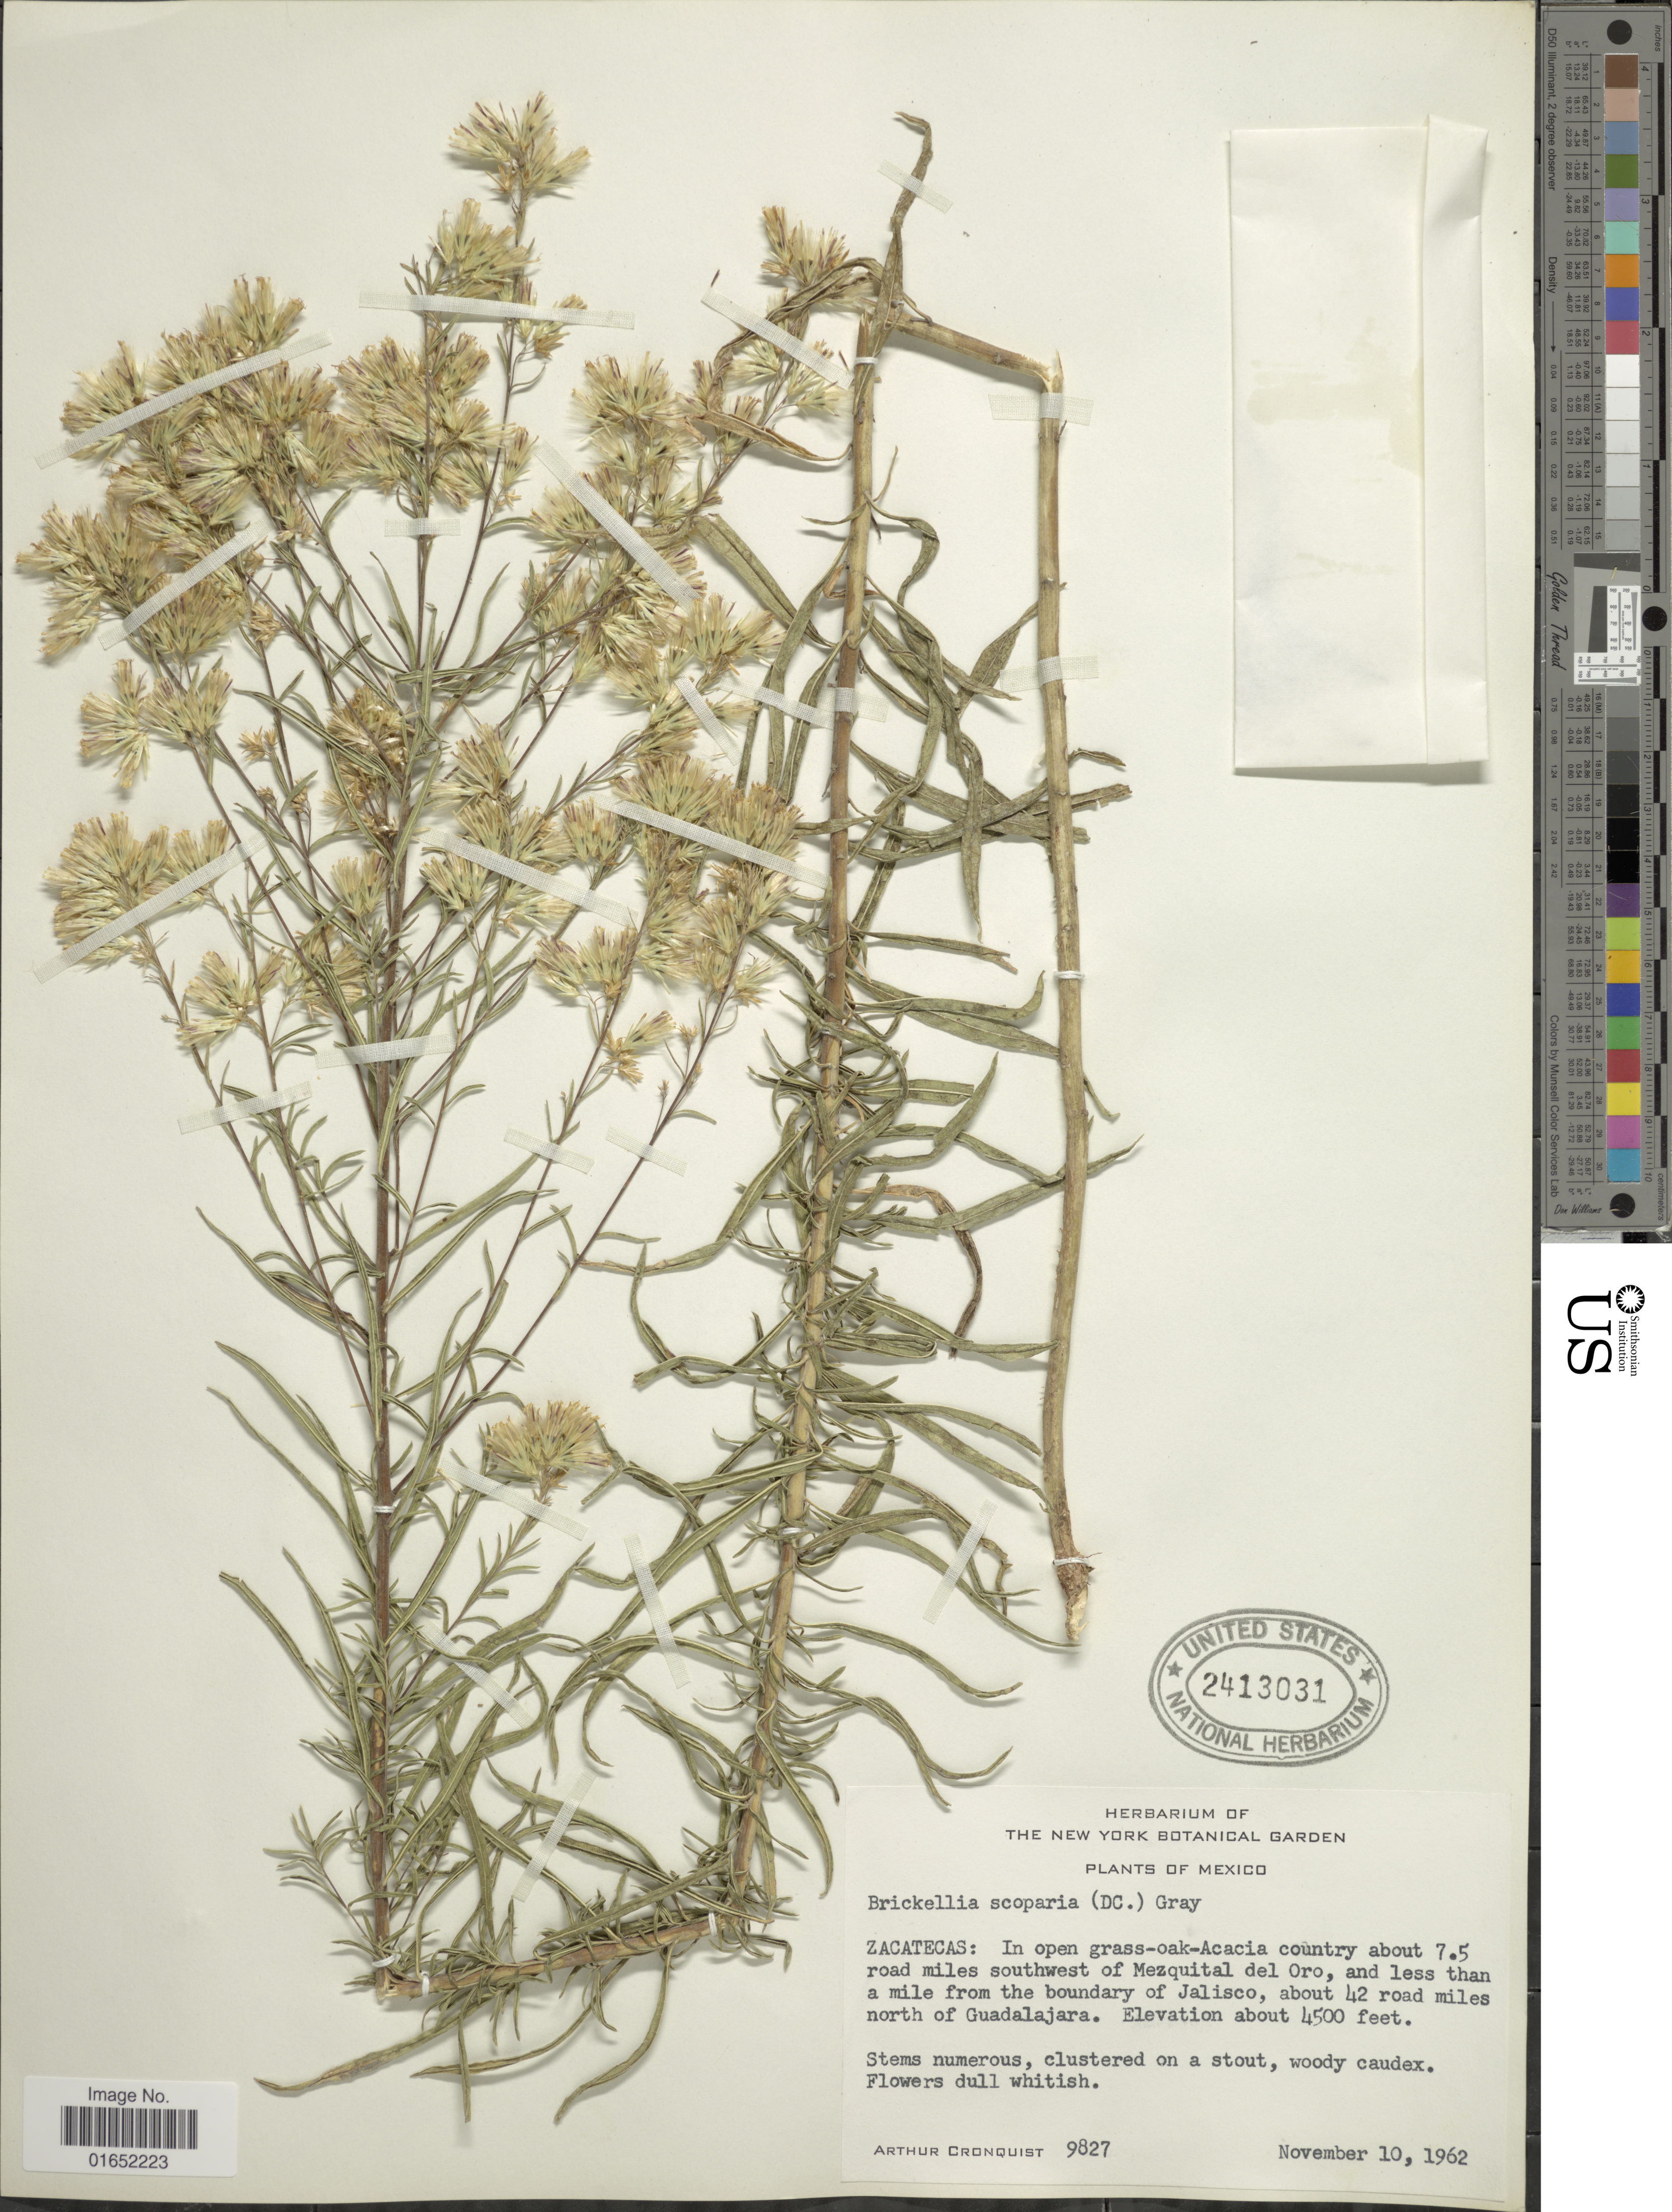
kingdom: Plantae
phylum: Tracheophyta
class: Magnoliopsida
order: Asterales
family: Asteraceae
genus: Brickellia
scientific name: Brickellia scoparia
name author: (DC.) A. Gray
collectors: A. J. Cronquist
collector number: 9827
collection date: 1962-11-10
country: Mexico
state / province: Zacatecas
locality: In open grass-oak-Acacia country about 7.5 road miles southwest of Mezquital del Oro, and less than a mile from the boundary of Jalisco, about 42 road miles north of Guadalajara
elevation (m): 1372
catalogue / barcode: US 2413031